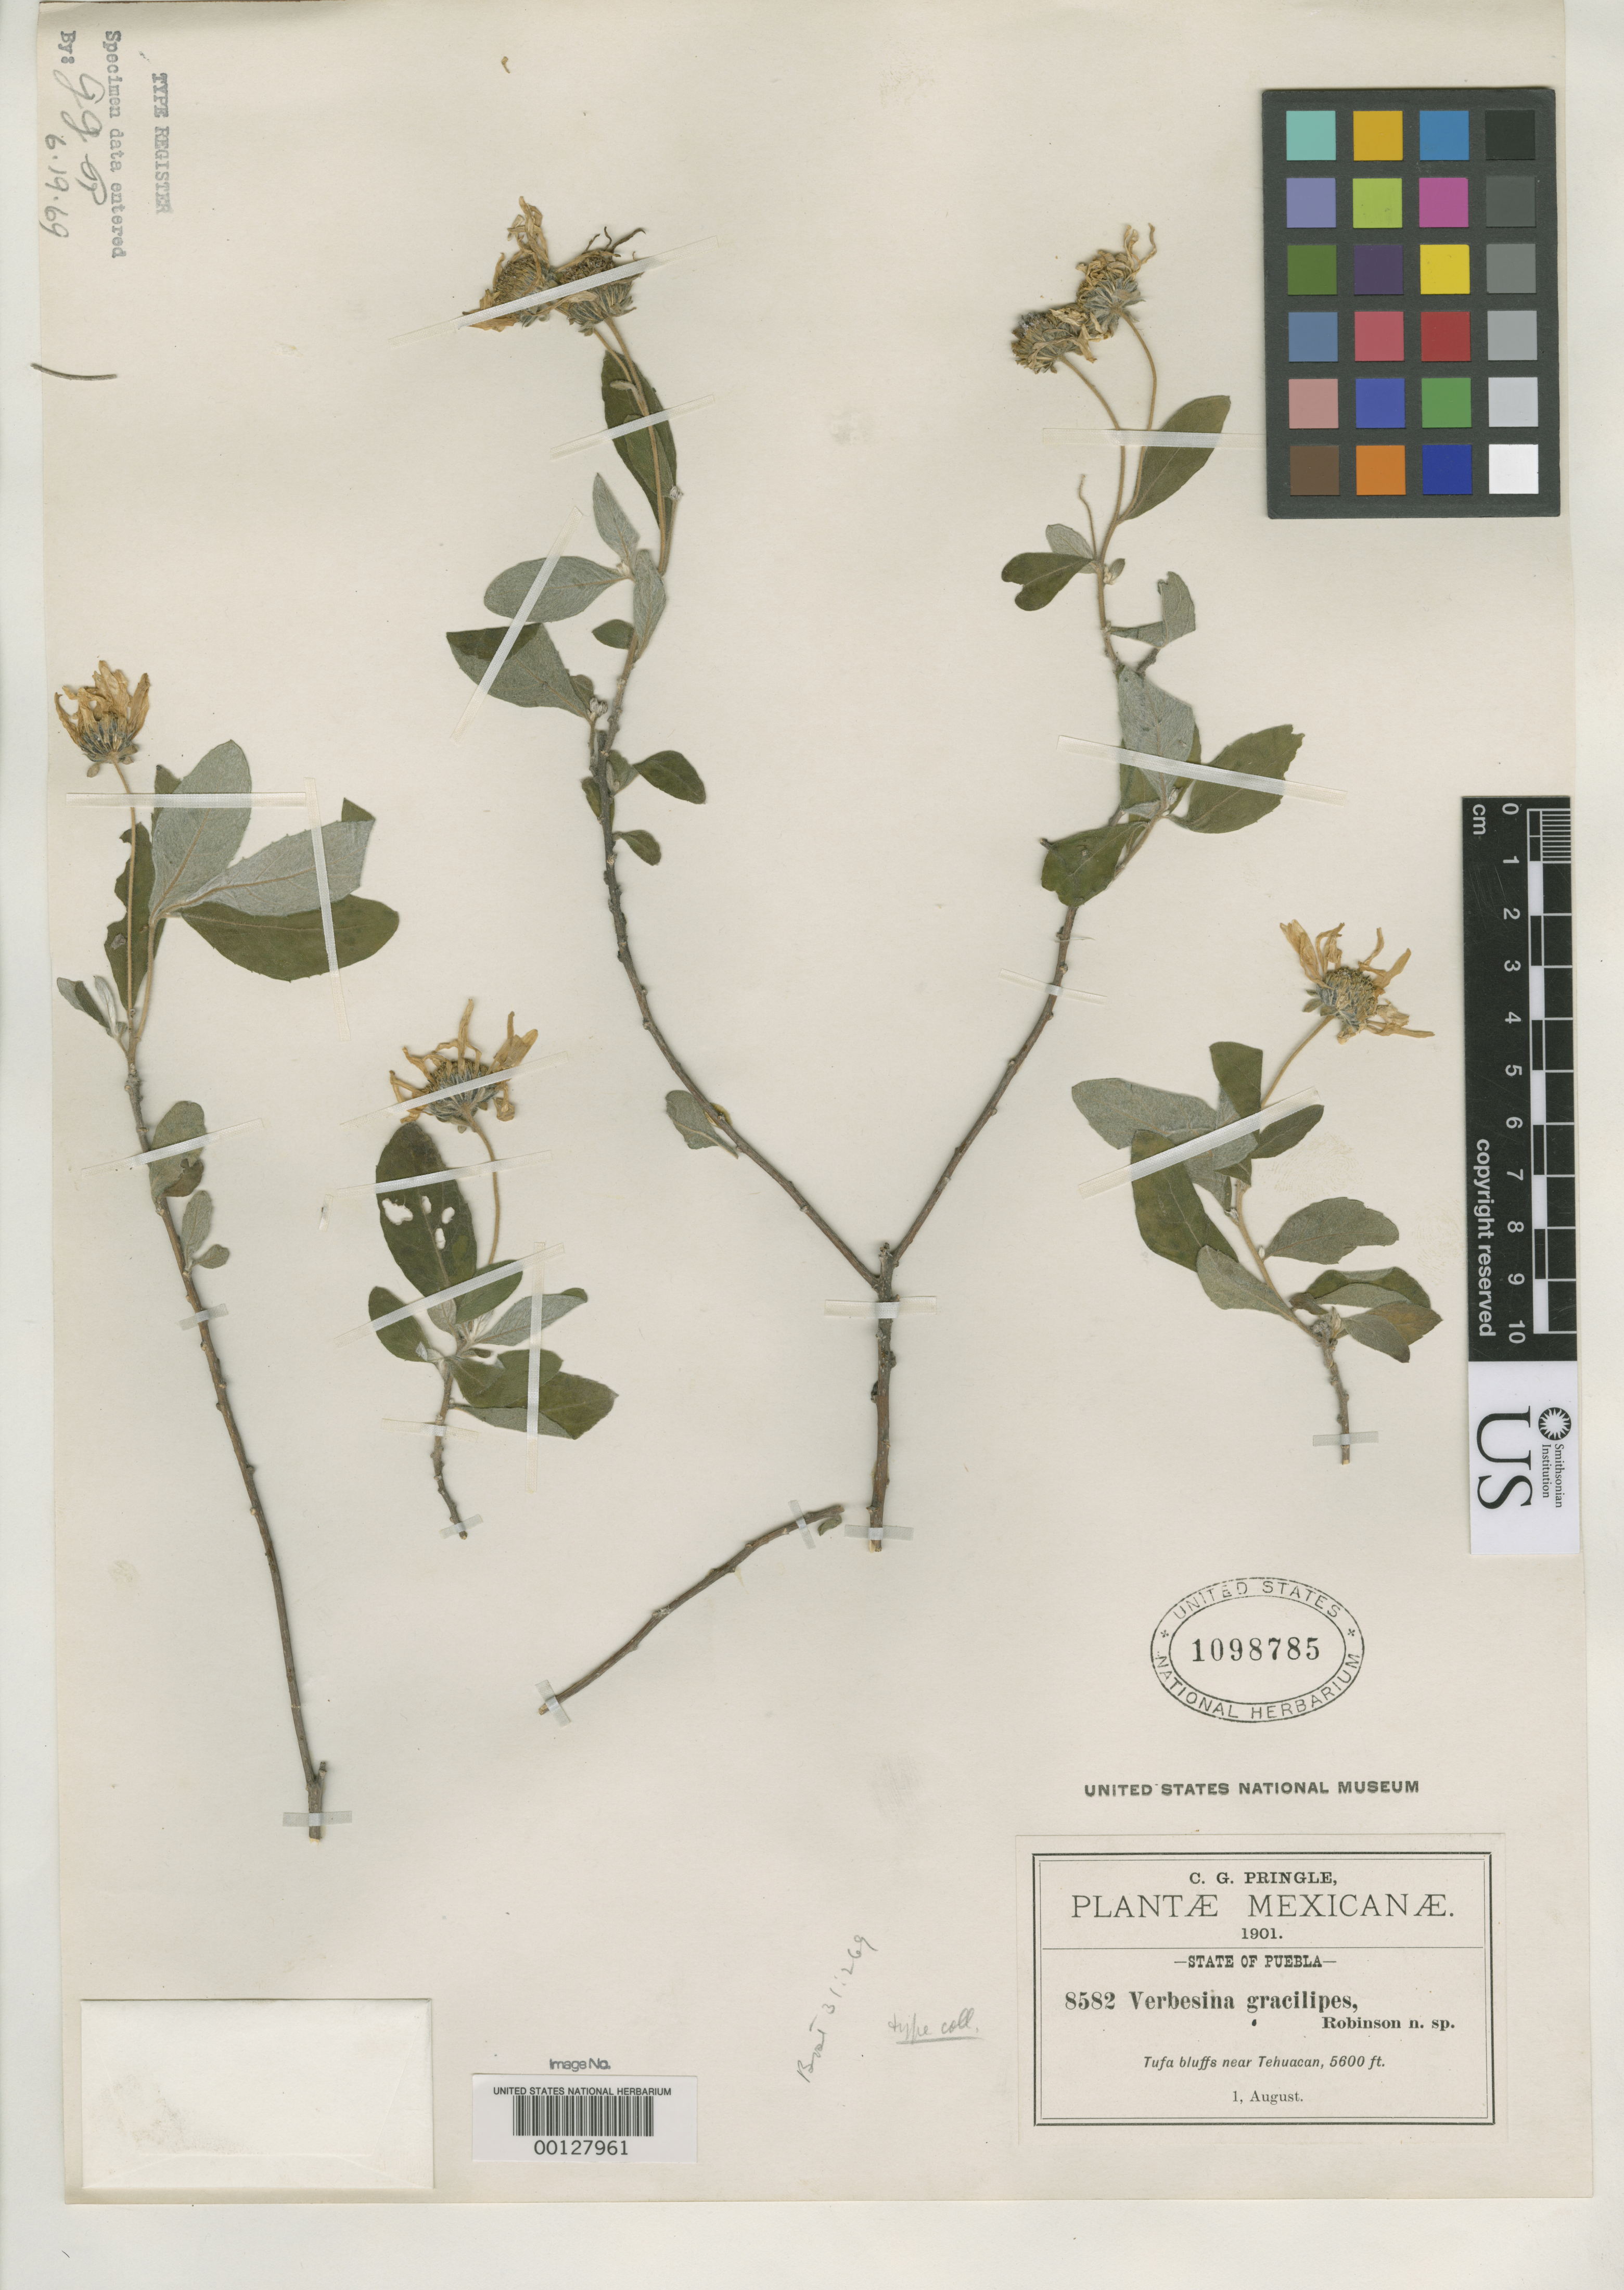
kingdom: Plantae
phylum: Tracheophyta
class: Magnoliopsida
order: Asterales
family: Asteraceae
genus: Verbesina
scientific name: Verbesina gracilipes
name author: B.L. Rob.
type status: Isotype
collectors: C. G. Pringle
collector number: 8582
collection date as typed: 01 Aug 1901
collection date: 1901-08-01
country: Mexico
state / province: Puebla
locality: Near Tehuacan.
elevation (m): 1725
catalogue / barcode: US 1098785